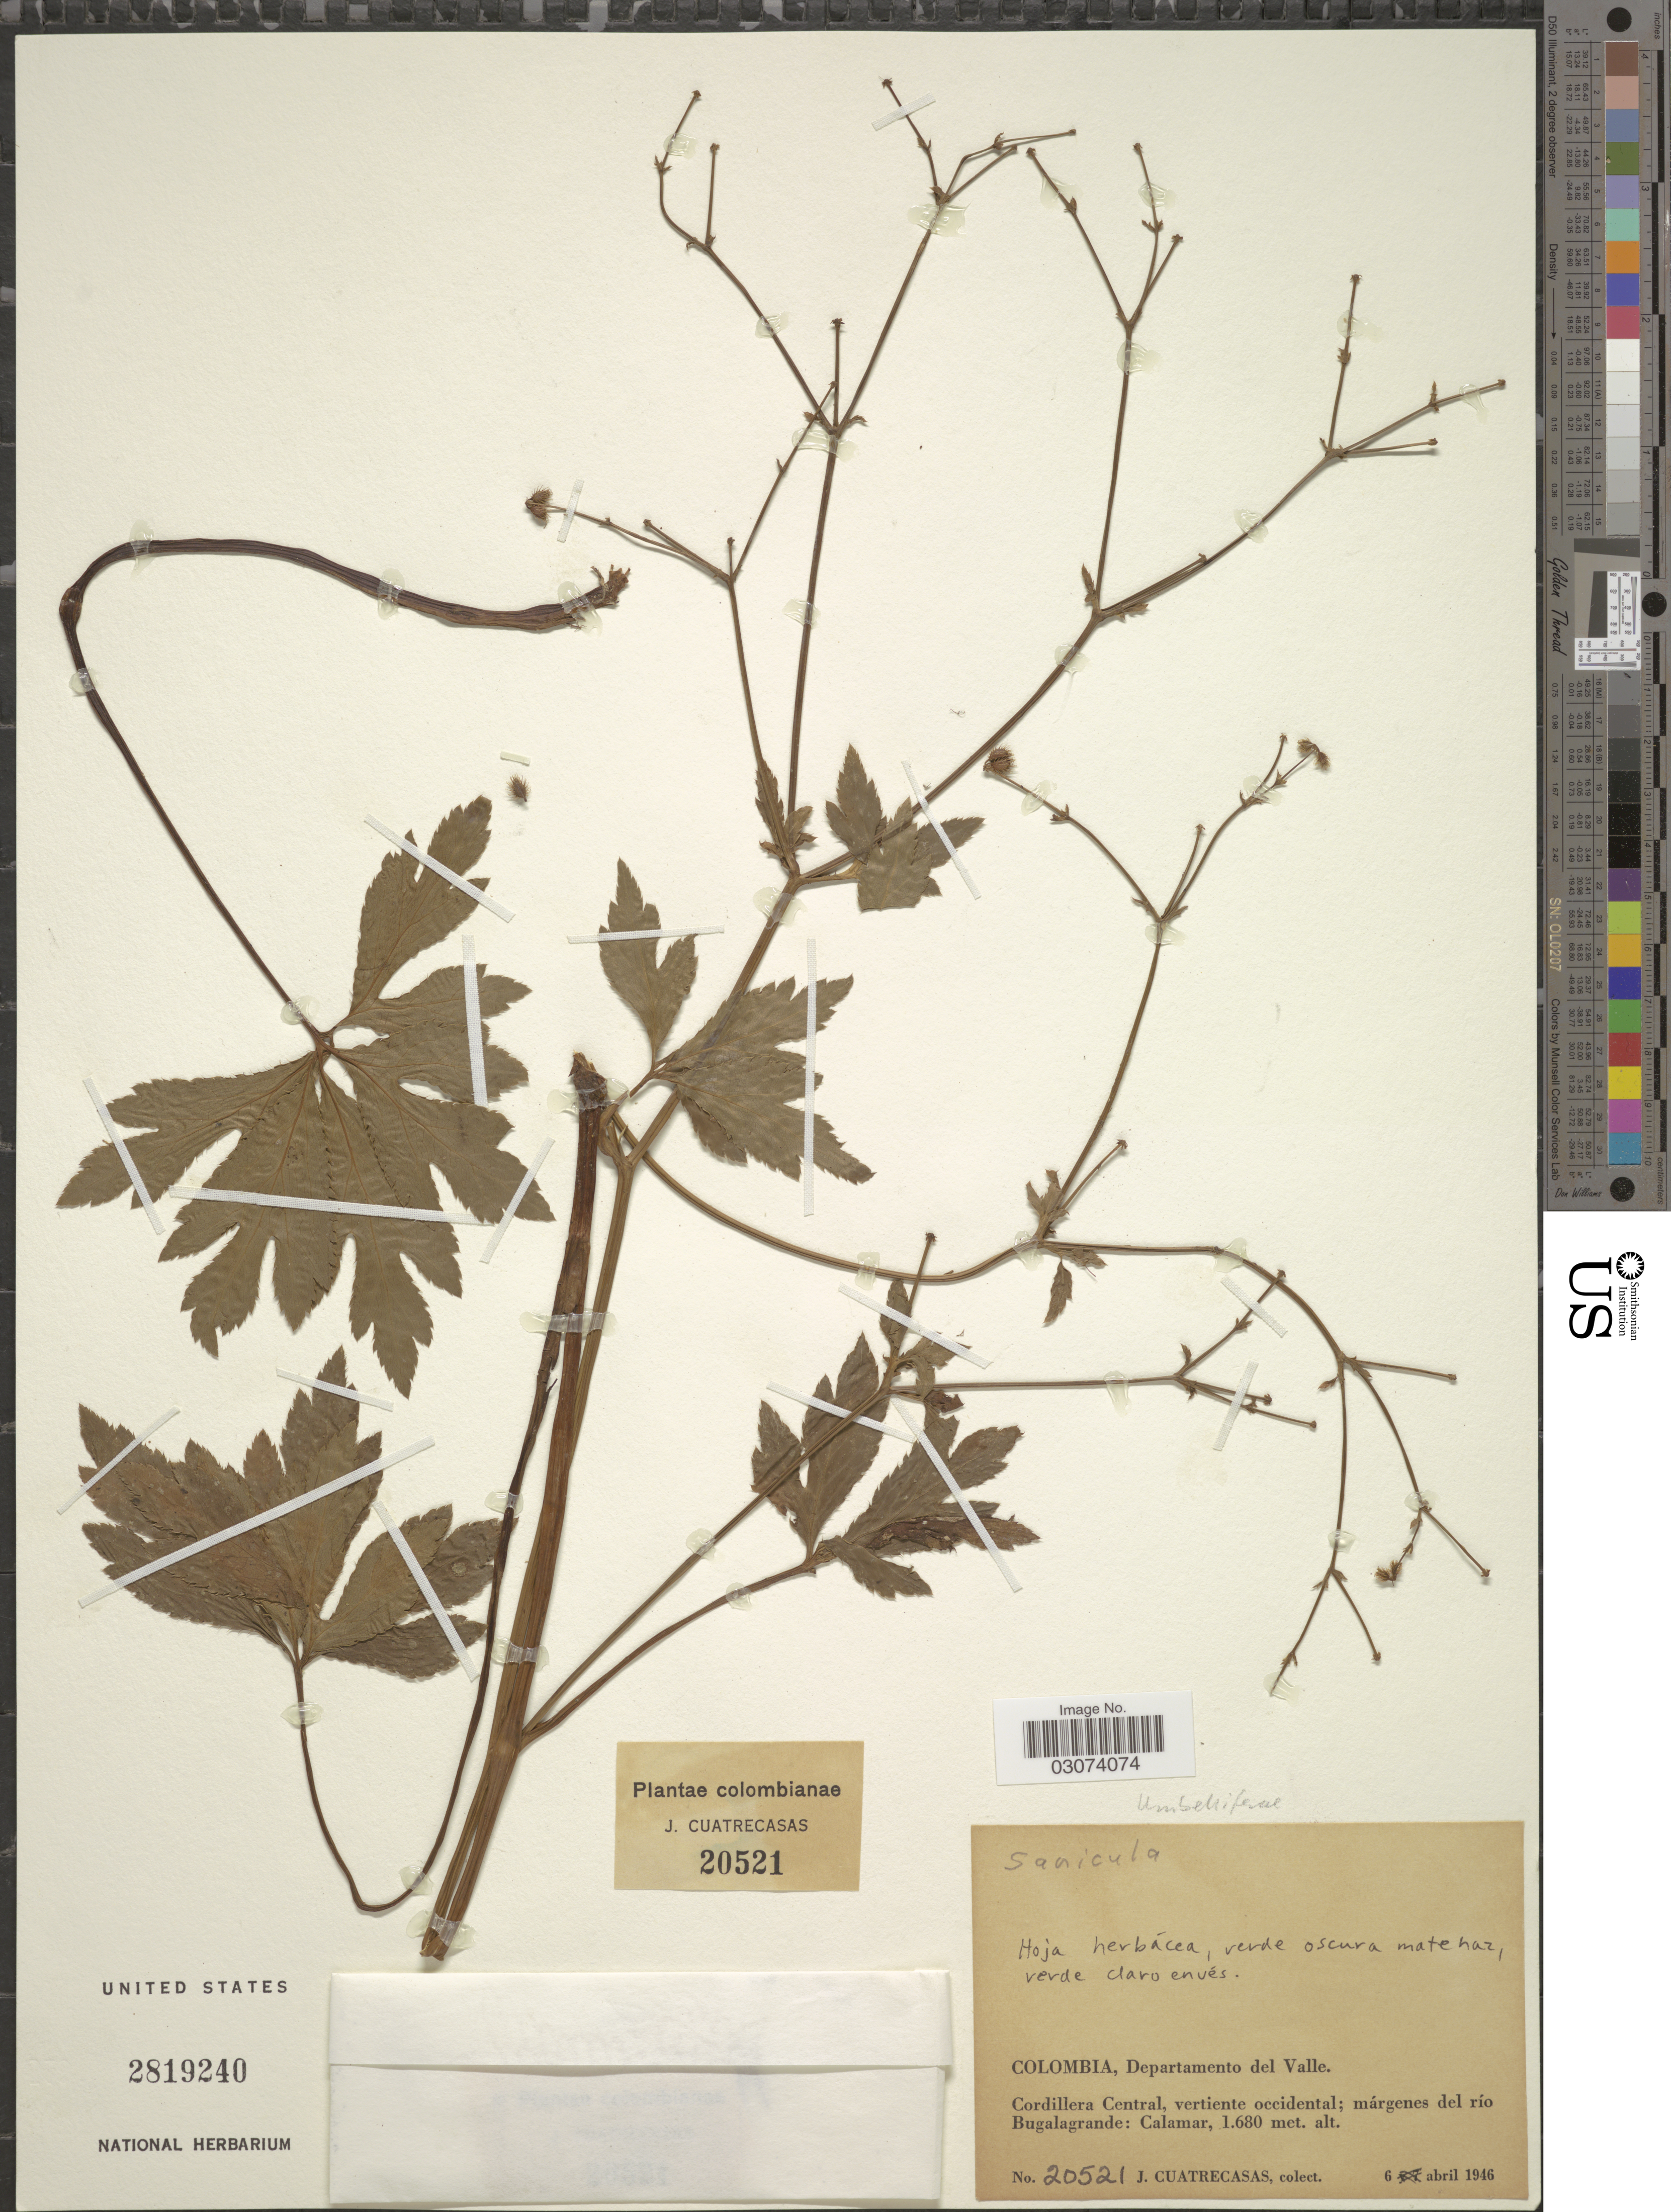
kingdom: Plantae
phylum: Tracheophyta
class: Magnoliopsida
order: Apiales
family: Apiaceae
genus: Sanicula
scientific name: Sanicula sp.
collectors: J. Cuatrecasas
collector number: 20521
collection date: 1946-04-06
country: Colombia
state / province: Valle del Cauca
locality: Departamento del Valle. Cordillera Central, vertiente occidental; márgenes del río Bugalagrande: Calamar.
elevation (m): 1680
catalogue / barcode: US 2819240